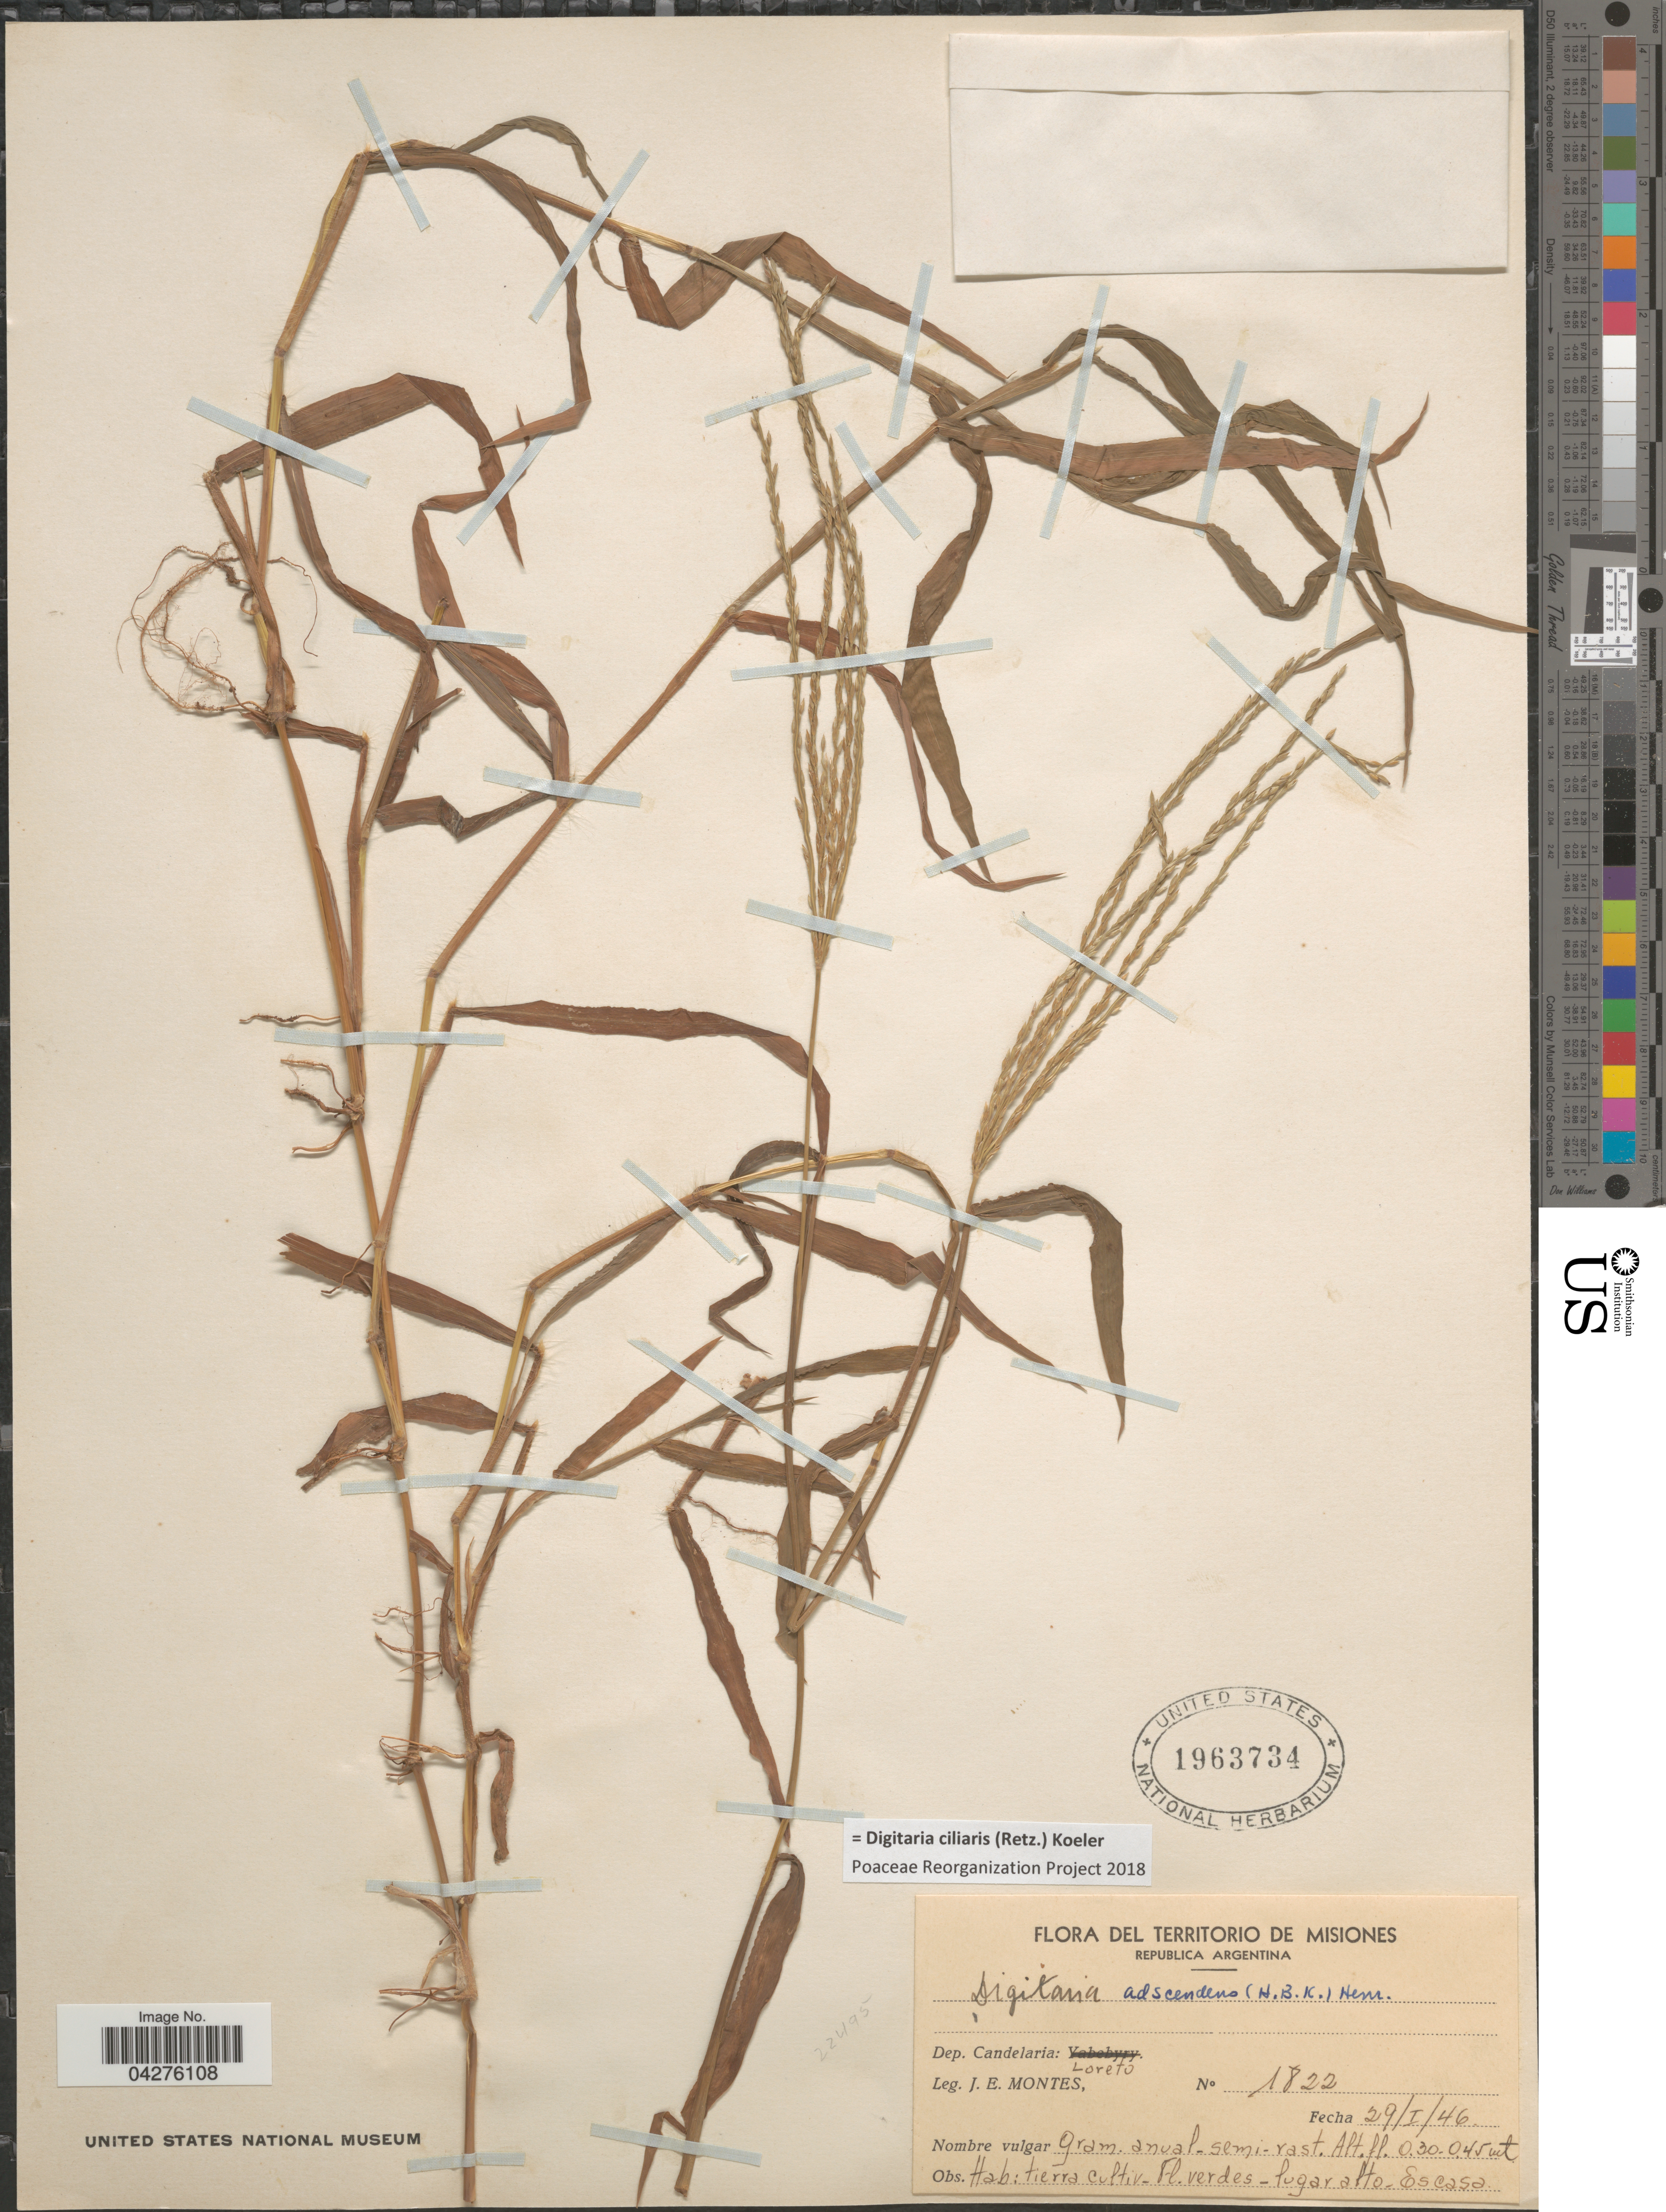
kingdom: Plantae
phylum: Tracheophyta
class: Liliopsida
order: Poales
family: Poaceae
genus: Digitaria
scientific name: Digitaria ciliaris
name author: (Retz.) Koeler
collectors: J. E. Montes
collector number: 1822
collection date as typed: Transcribed d/m/y: 29/1/46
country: Argentina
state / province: Misiones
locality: Dep. Candelaria: Loreto.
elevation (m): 0.3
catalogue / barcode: US 1963734